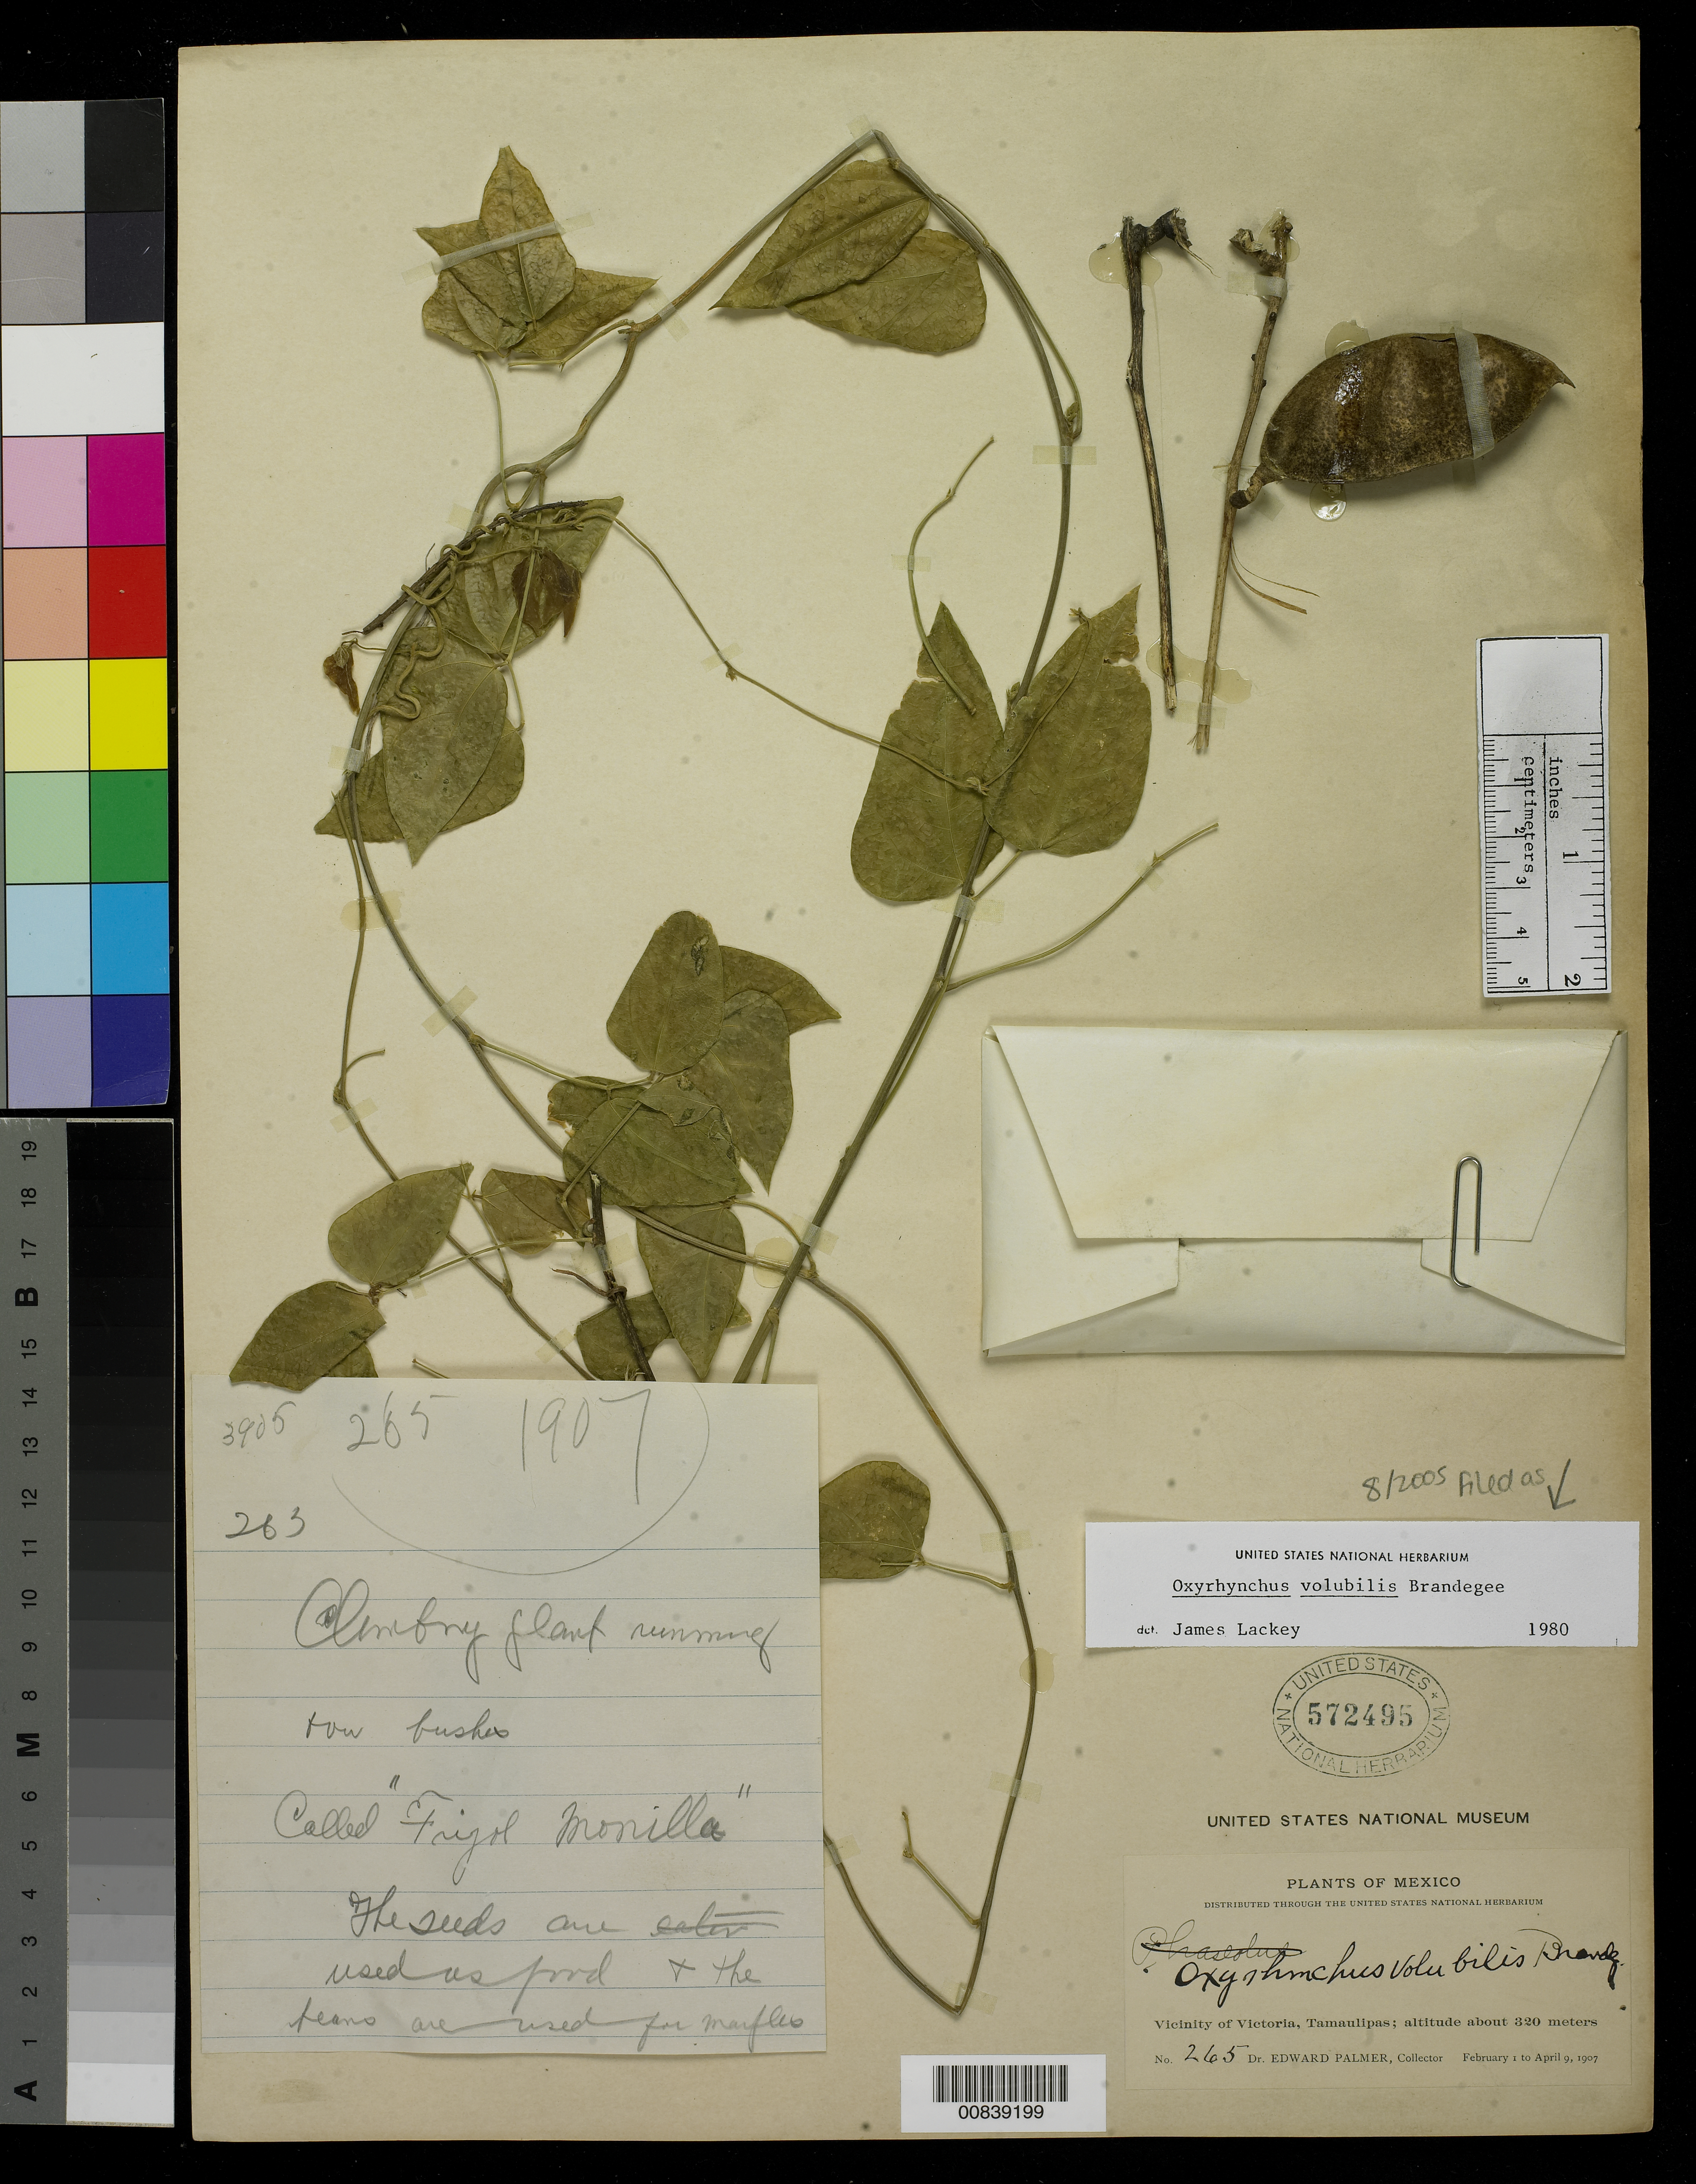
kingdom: Plantae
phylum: Tracheophyta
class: Magnoliopsida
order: Fabales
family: Fabaceae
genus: Oxyrhynchus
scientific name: Oxyrhynchus volubilis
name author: Brandegee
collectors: E. Palmer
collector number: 265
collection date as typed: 01 Feb 1907 to 09 Apr 1907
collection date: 1907-02-01/1907-04-09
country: Mexico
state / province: Tamaulipas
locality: Vicinity of Victoria.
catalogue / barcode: US 572495